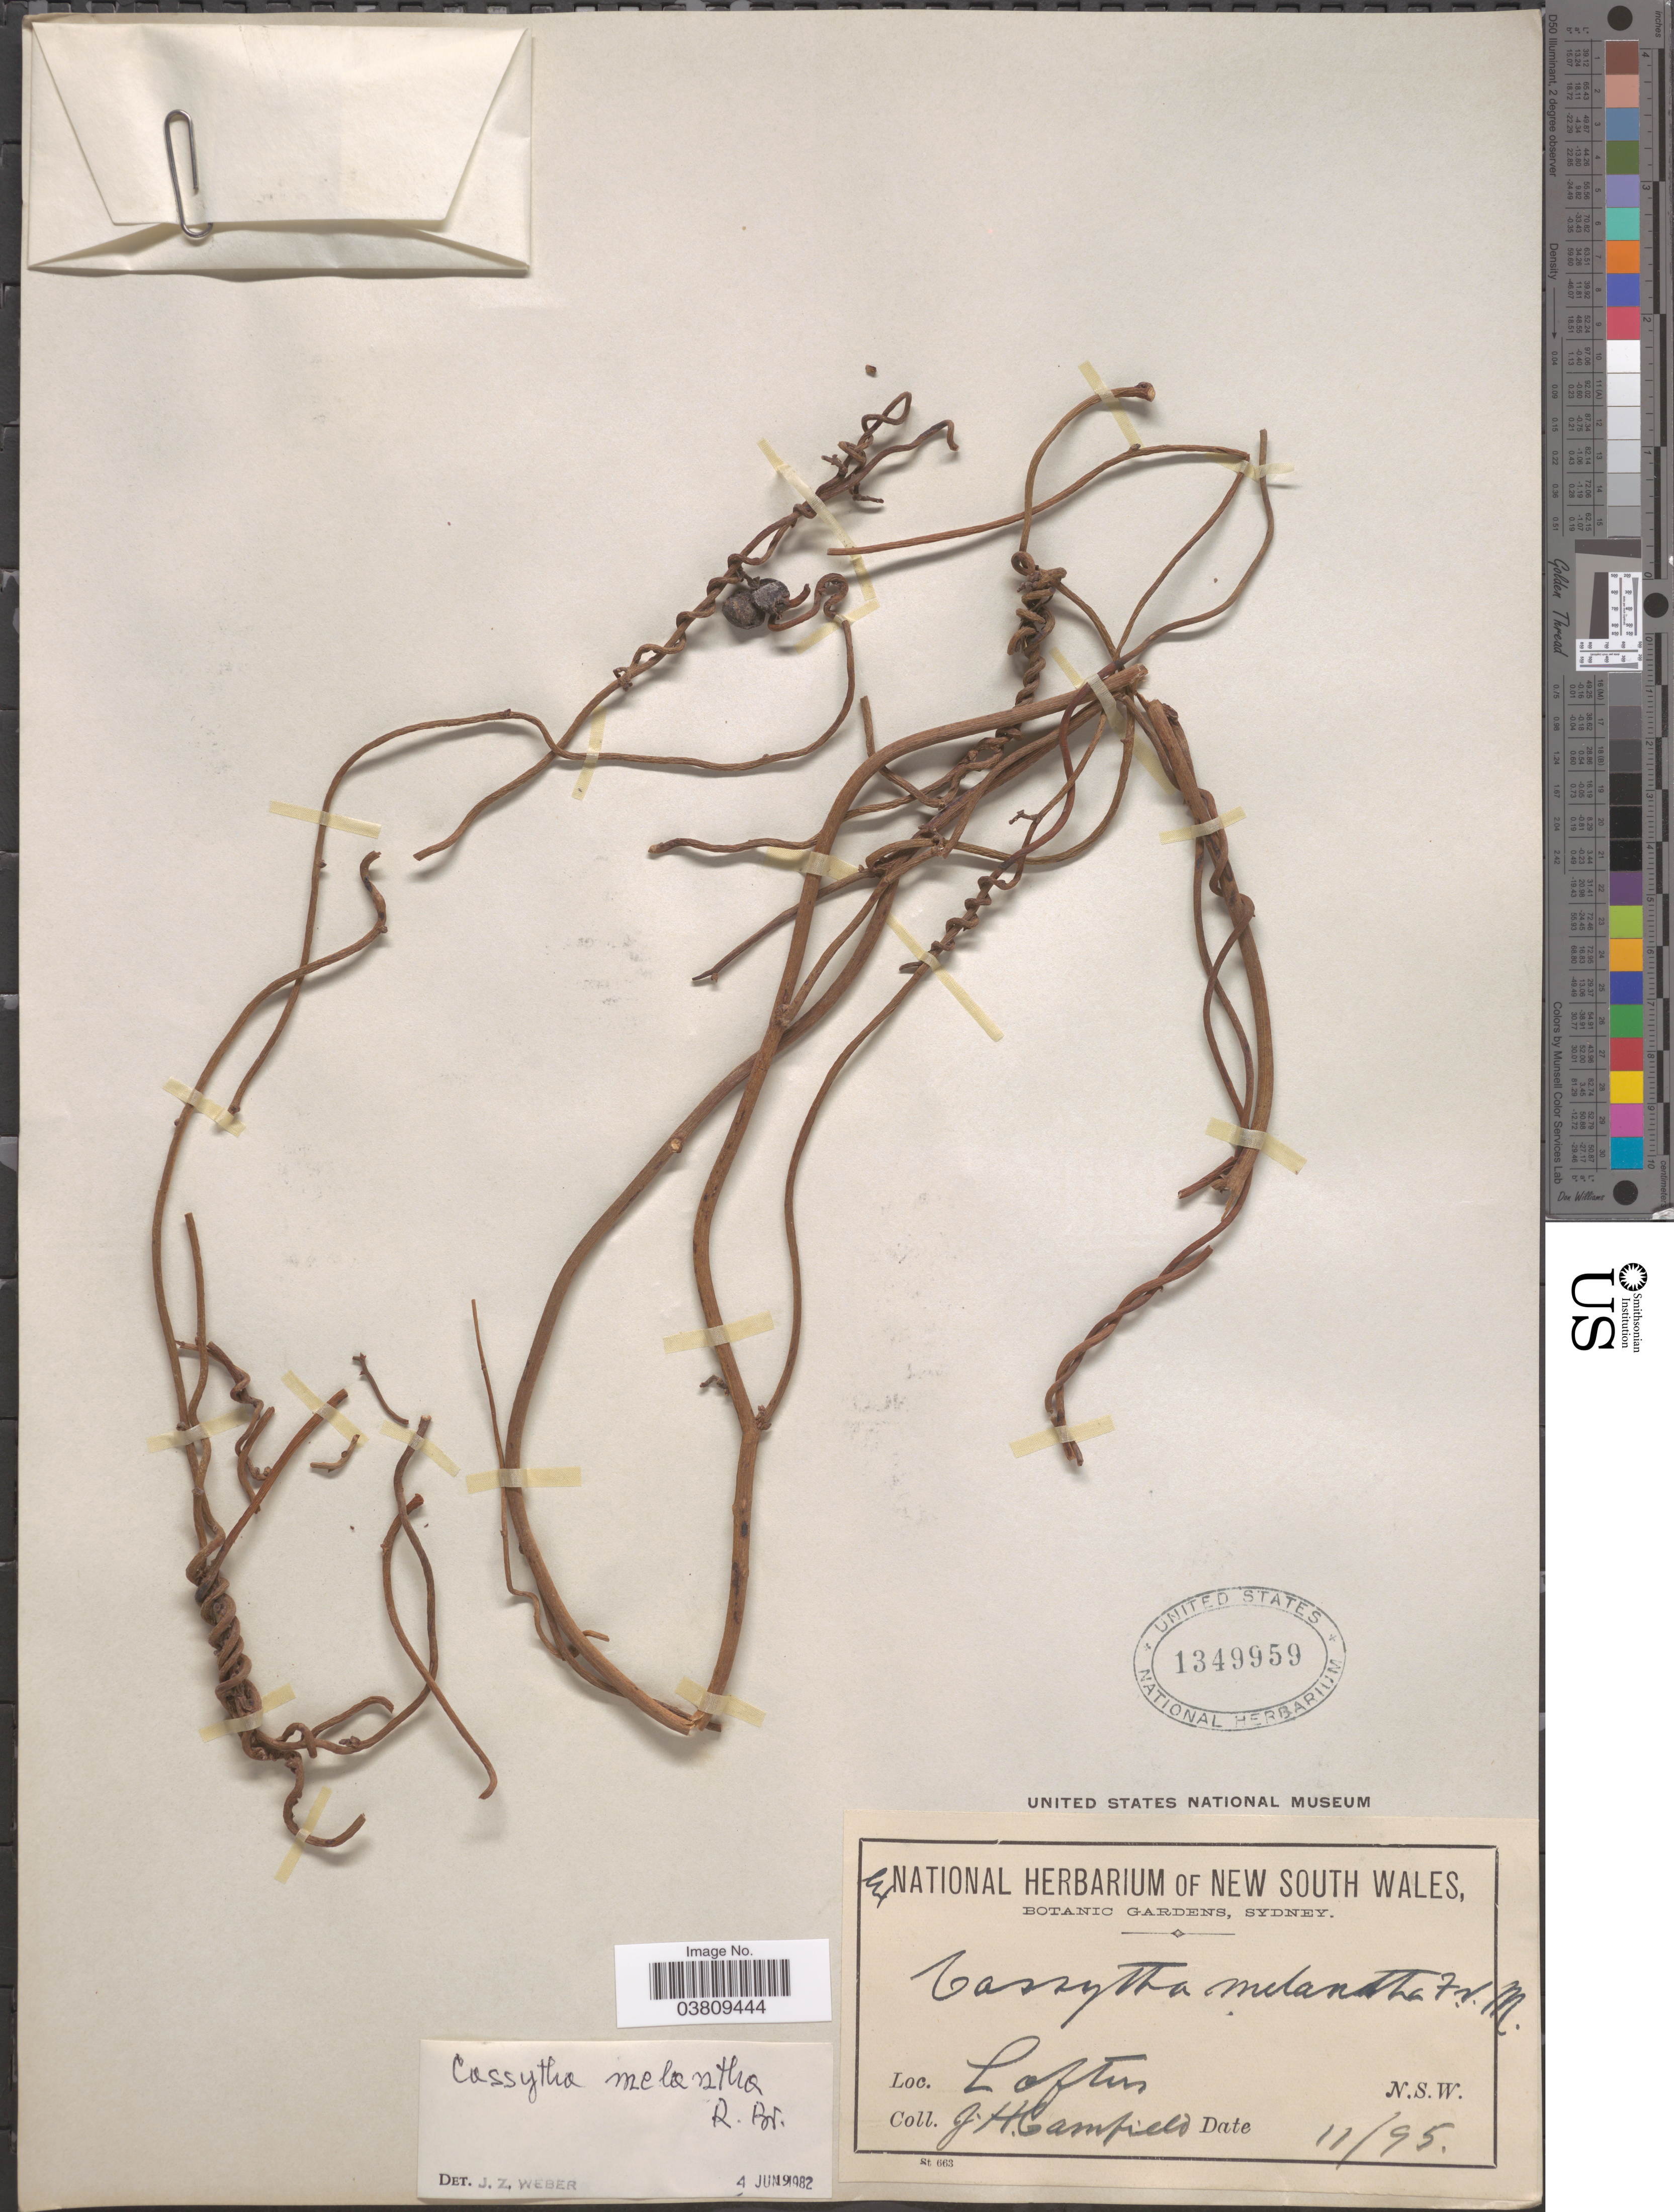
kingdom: Plantae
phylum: Tracheophyta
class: Magnoliopsida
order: Laurales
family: Lauraceae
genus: Cassytha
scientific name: Cassytha melantha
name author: R. Br.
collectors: J. Camfield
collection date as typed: Transcribed d/m/y: /11/95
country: Australia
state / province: New South Wales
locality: Loftus.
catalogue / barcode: US 1349959